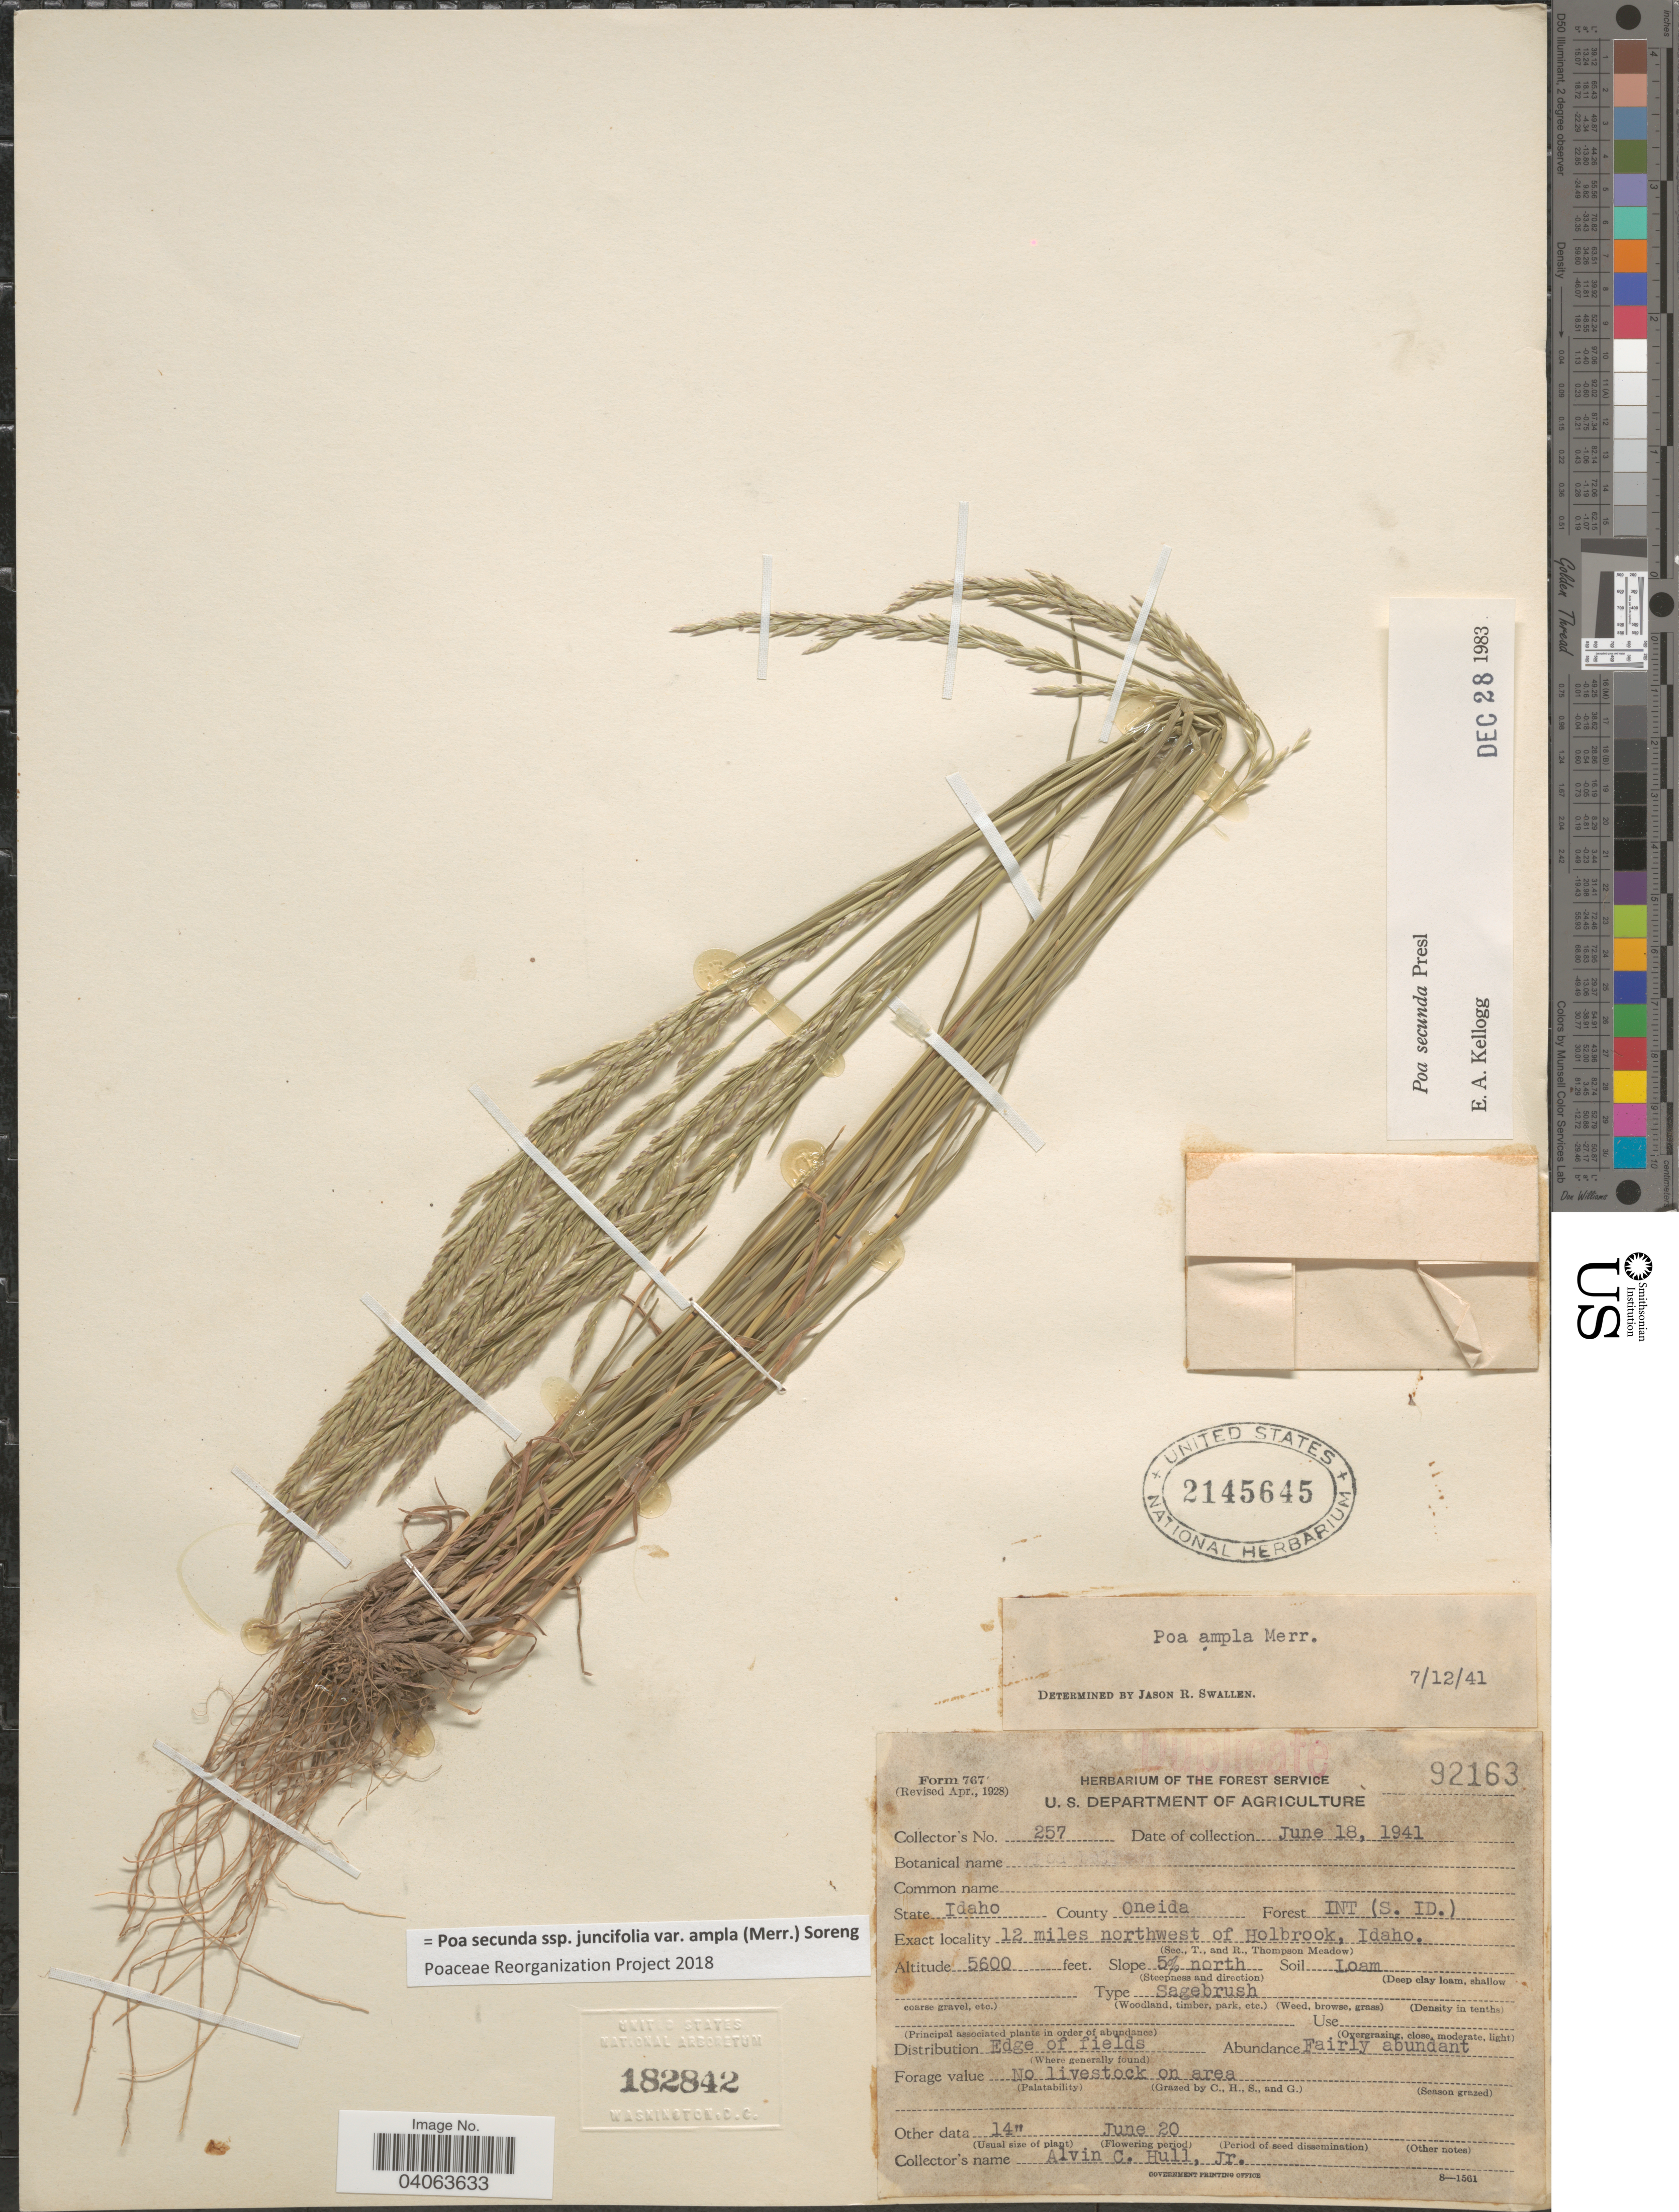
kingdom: Plantae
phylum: Tracheophyta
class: Liliopsida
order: Poales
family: Poaceae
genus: Poa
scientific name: Poa secunda subsp. juncifolia var. ampla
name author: (Merr.) Soreng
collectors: A. Hull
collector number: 257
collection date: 1941-06-18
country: United States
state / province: Idaho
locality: County Oneida. Forest INT (S. ID.) 12 miles northwest of Holbrook. Slope 5% north.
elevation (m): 1707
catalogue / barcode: US 2145645